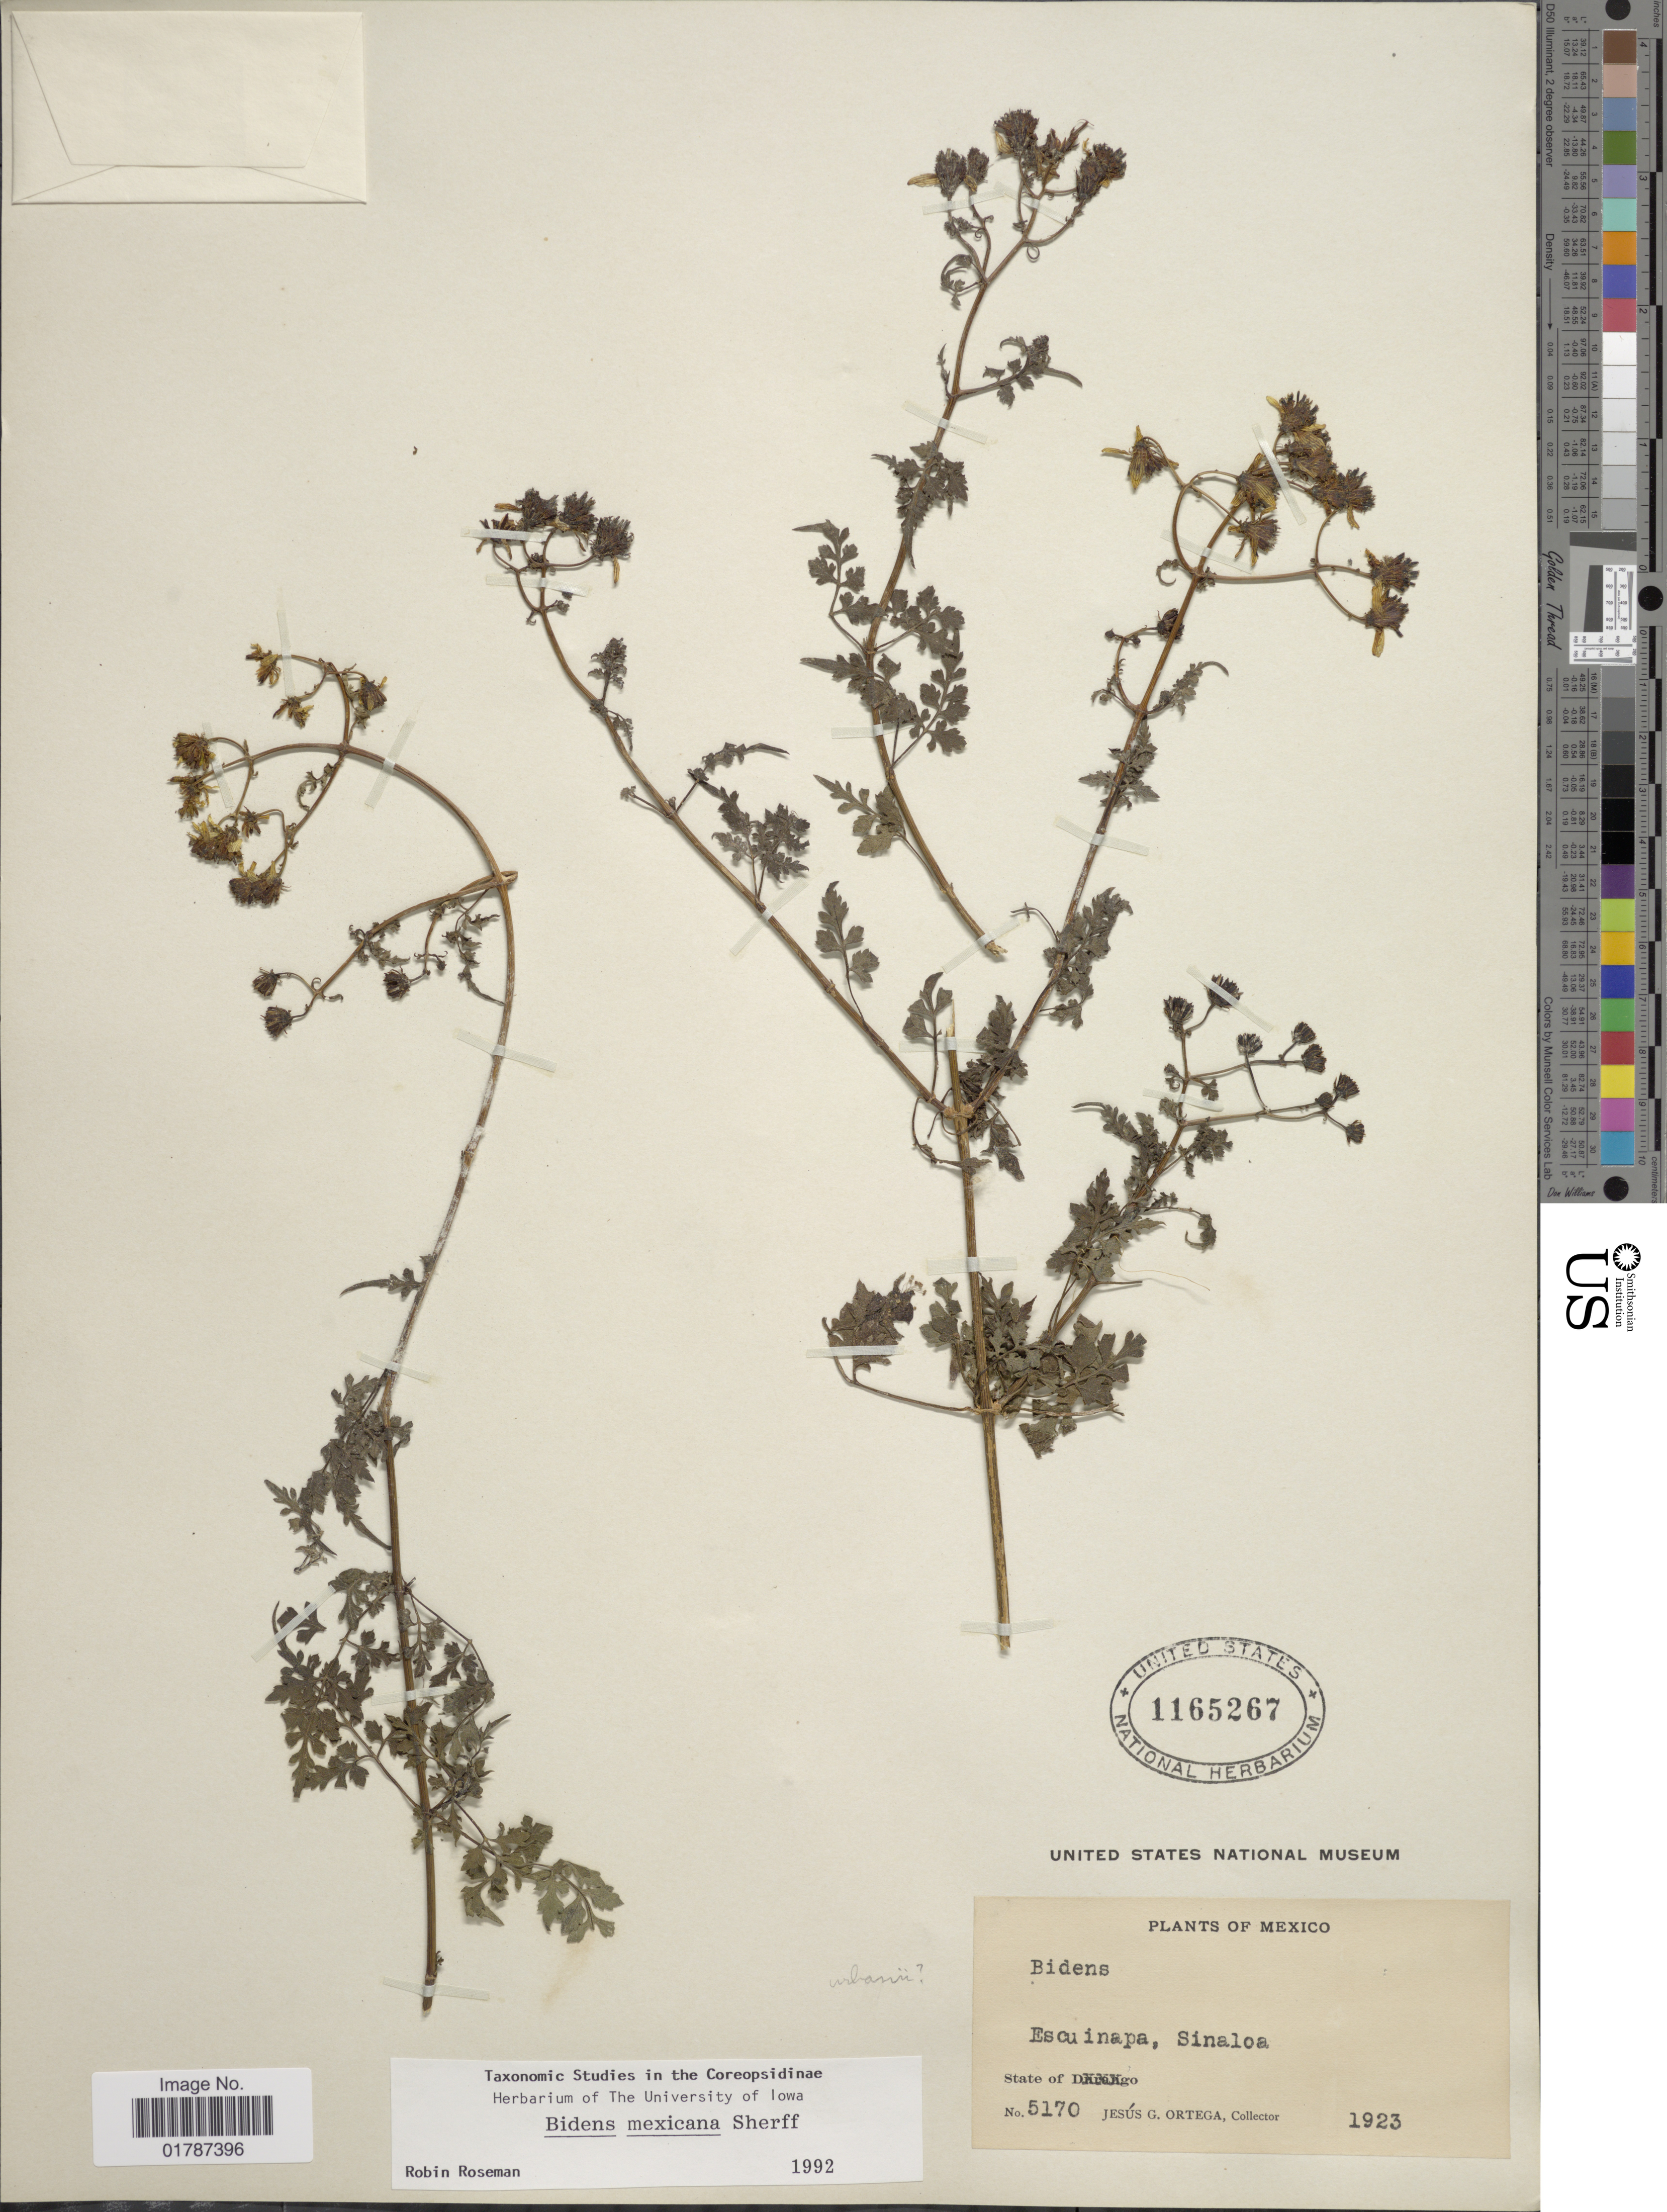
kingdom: Plantae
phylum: Tracheophyta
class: Magnoliopsida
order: Asterales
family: Asteraceae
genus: Bidens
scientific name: Bidens mexicana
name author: Sherff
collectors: J. Ortega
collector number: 5170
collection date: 1923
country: Mexico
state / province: Sinaloa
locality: Escuinapa, Sinaloa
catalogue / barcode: US 1165267